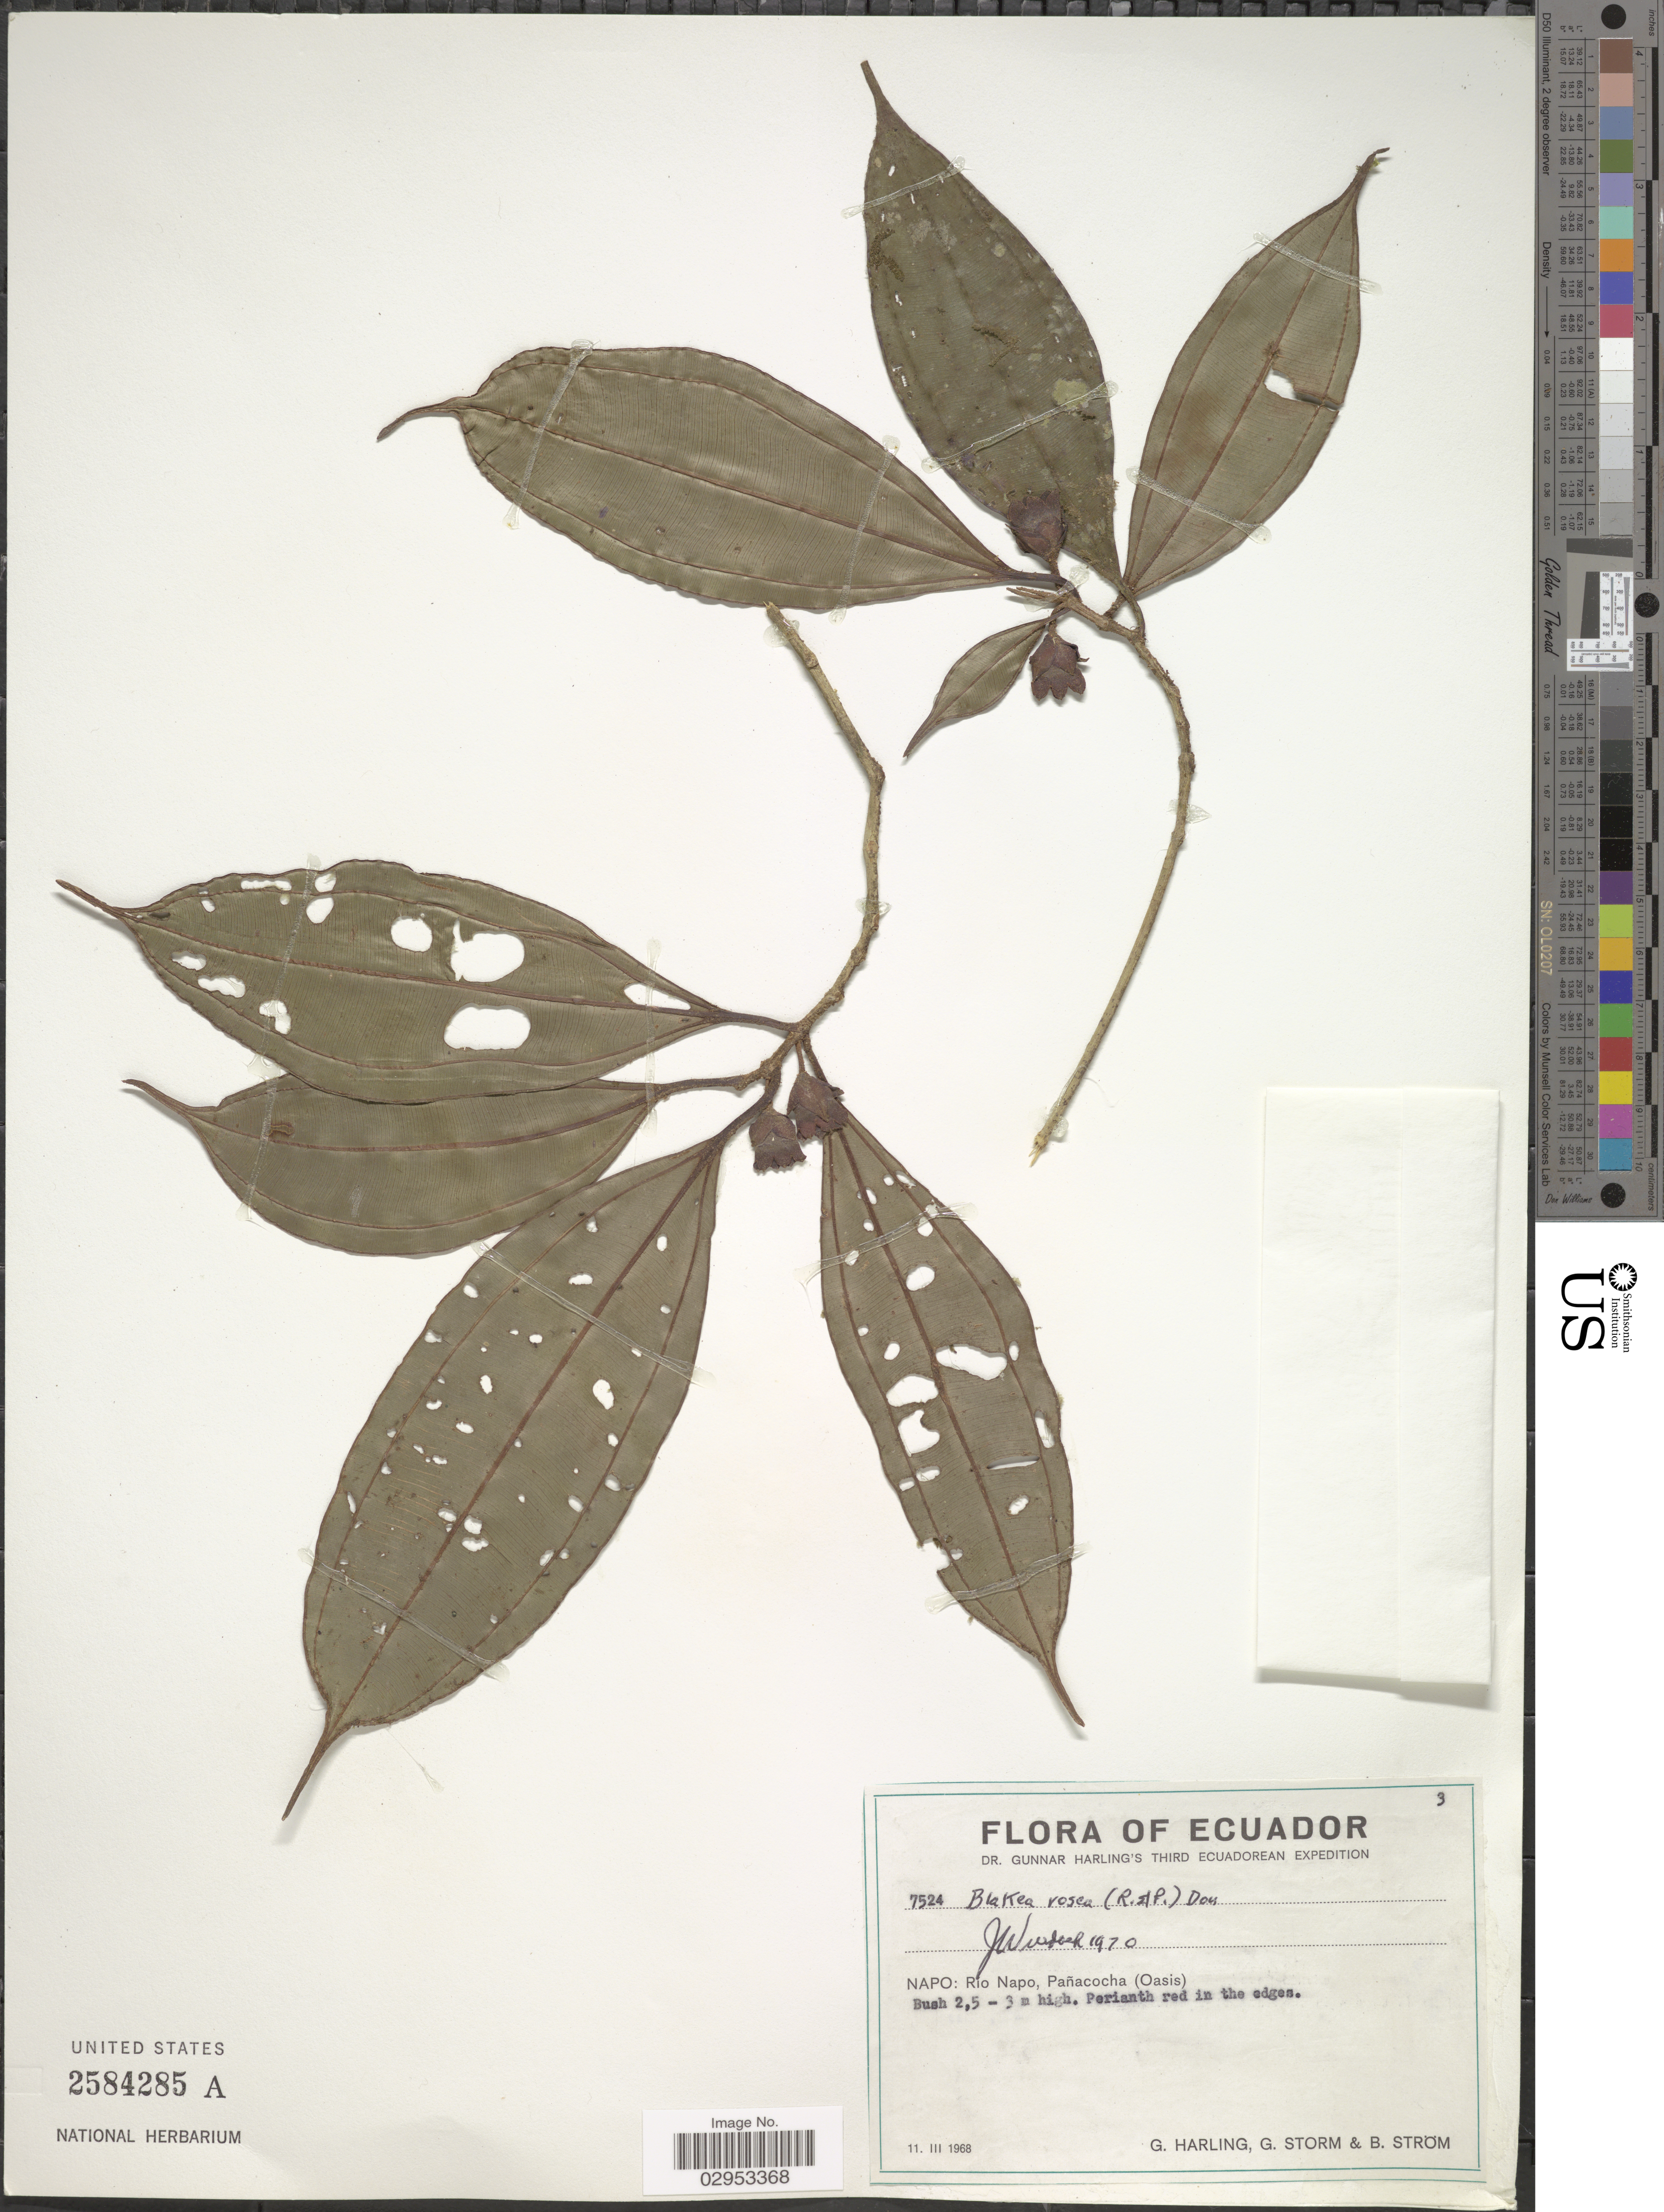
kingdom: Plantae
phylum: Tracheophyta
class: Magnoliopsida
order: Myrtales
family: Melastomataceae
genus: Blakea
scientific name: Blakea rosea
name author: D. Don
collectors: G. Harling, G. Storm & B. Ström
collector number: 7524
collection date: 1968-03-11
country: Ecuador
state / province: Napo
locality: Río Napo, Pañacocha (Oasis).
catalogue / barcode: US 2584285A